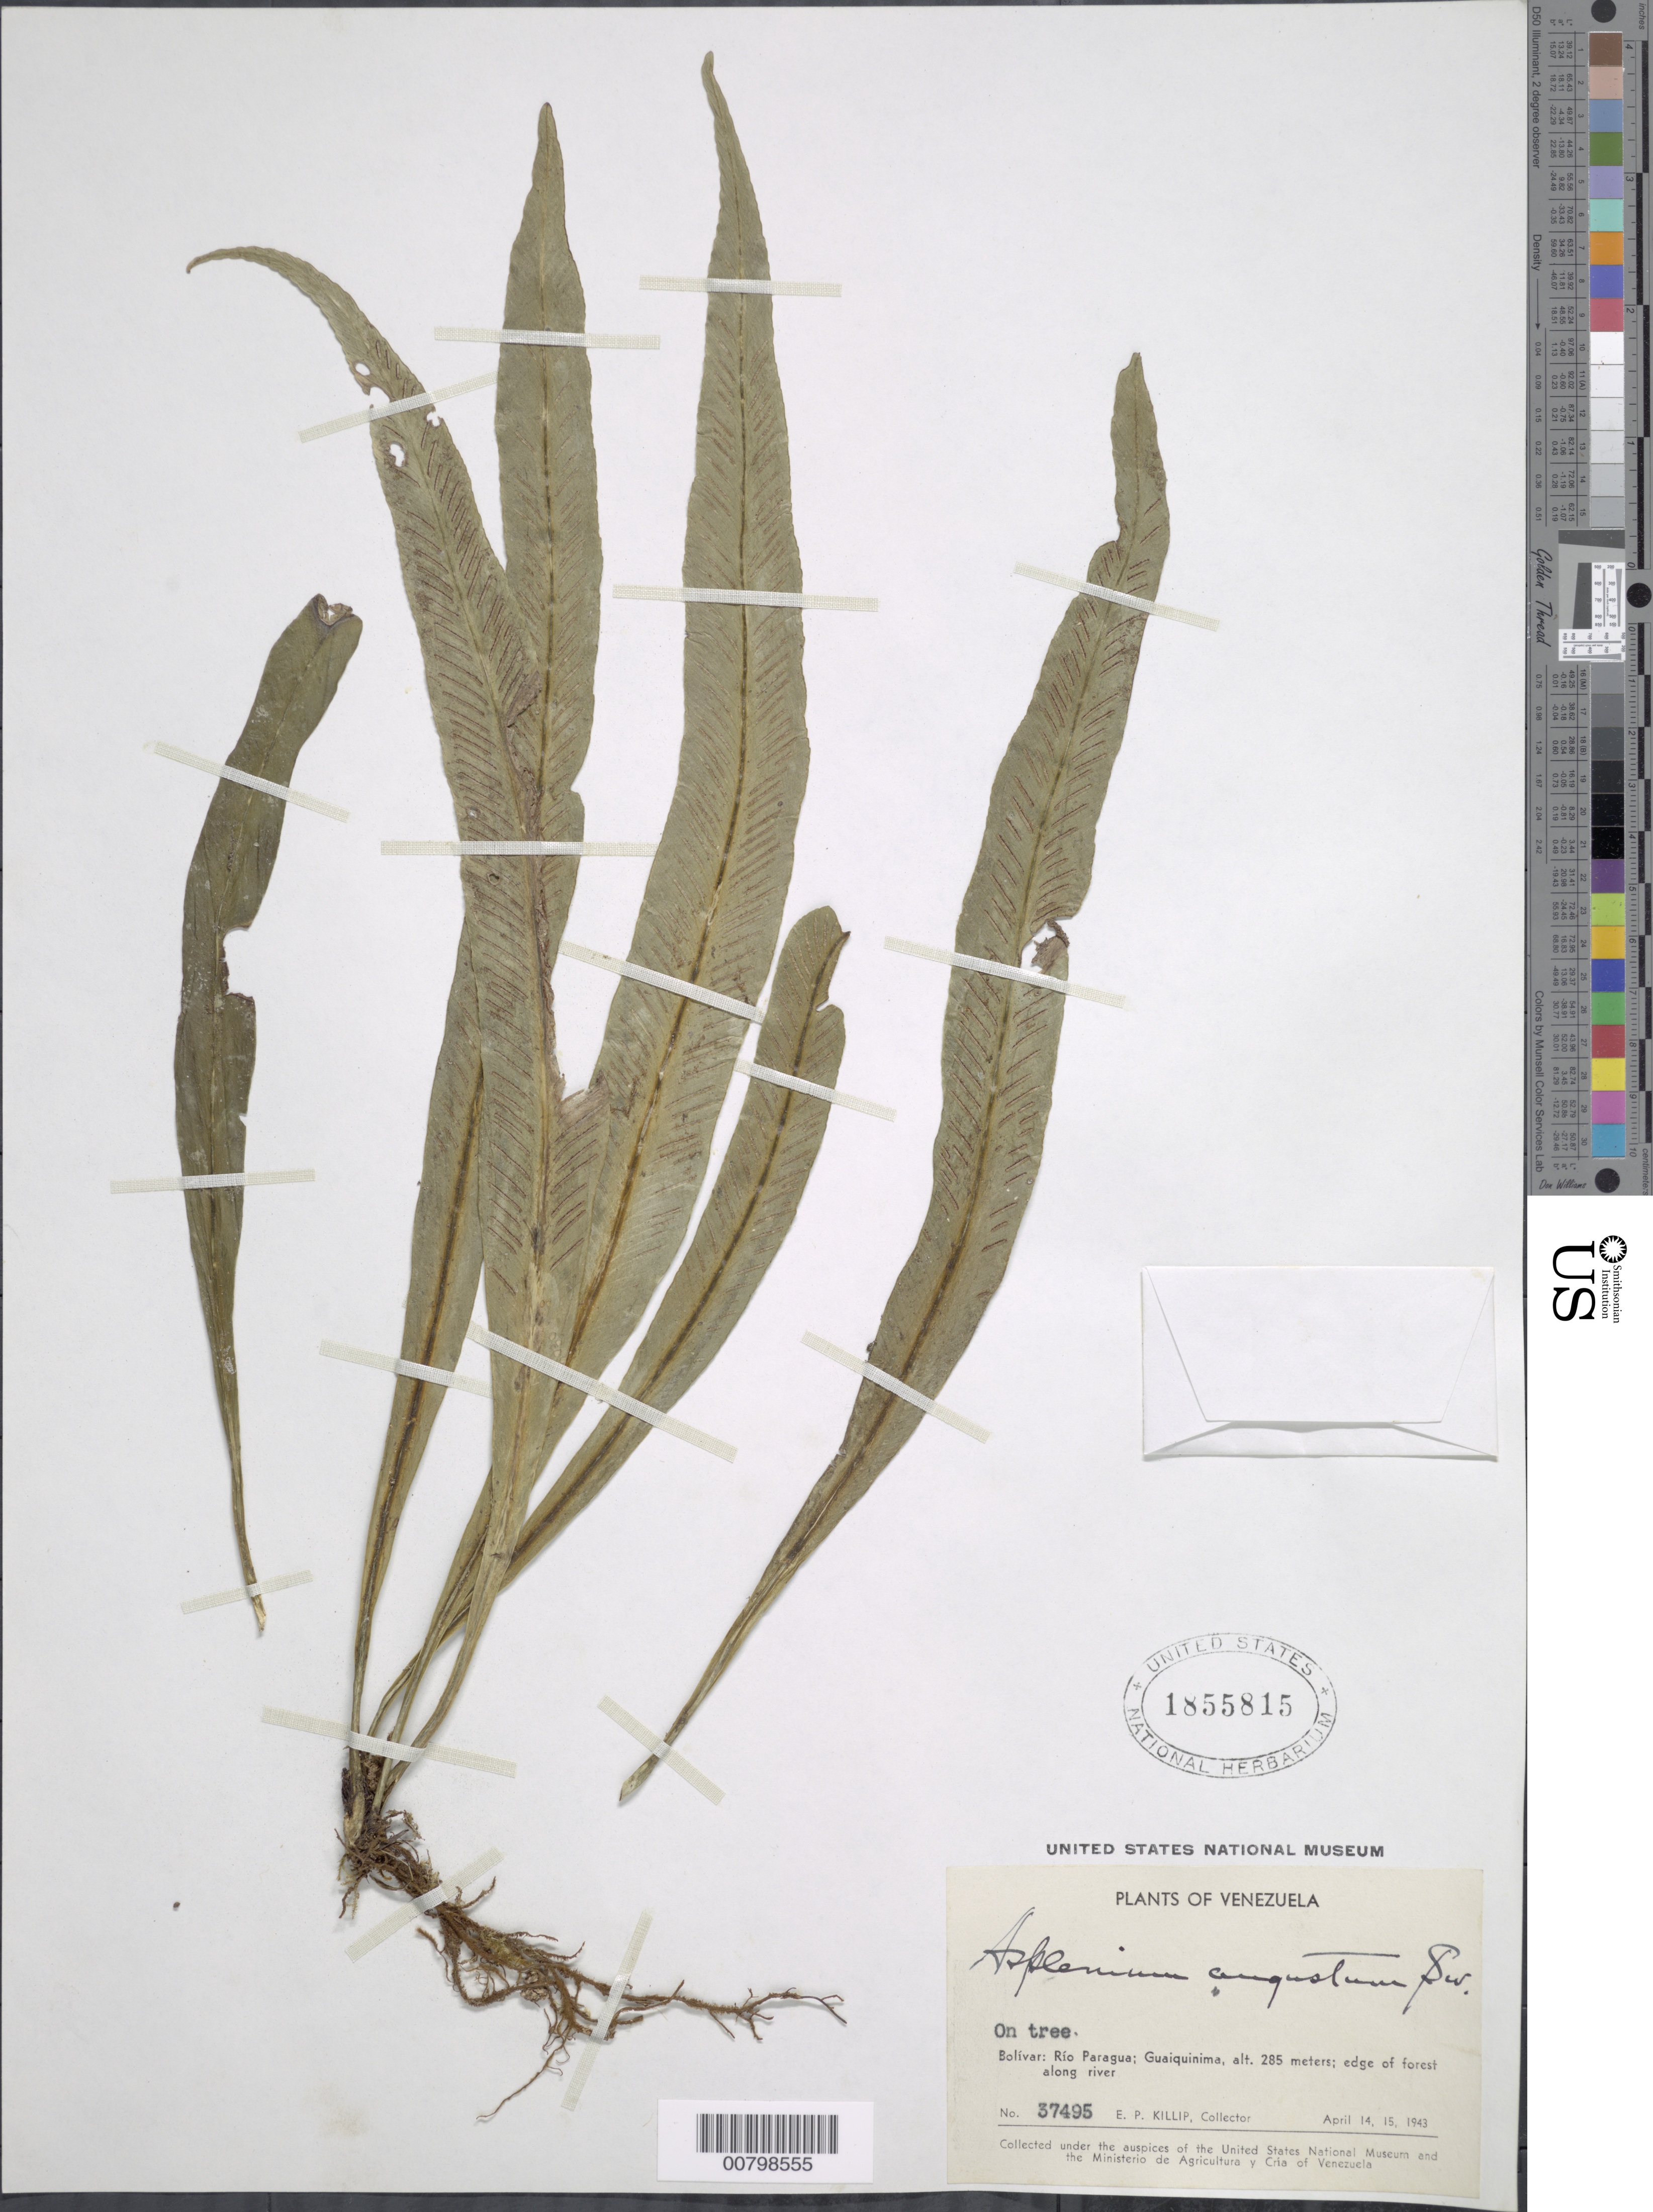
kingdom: Plantae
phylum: Tracheophyta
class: Polypodiopsida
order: Polypodiales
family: Aspleniaceae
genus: Asplenium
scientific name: Asplenium angustum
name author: Sw.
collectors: E. P. Killip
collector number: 37495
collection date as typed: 14-Apr-43 to 15-Apr-43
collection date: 1943-04-14/1943-04-15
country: Venezuela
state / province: Bolívar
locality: Guaiquinima, Río Paragua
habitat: Edge of forest along river, on tree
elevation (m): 285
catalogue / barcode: US 1855815